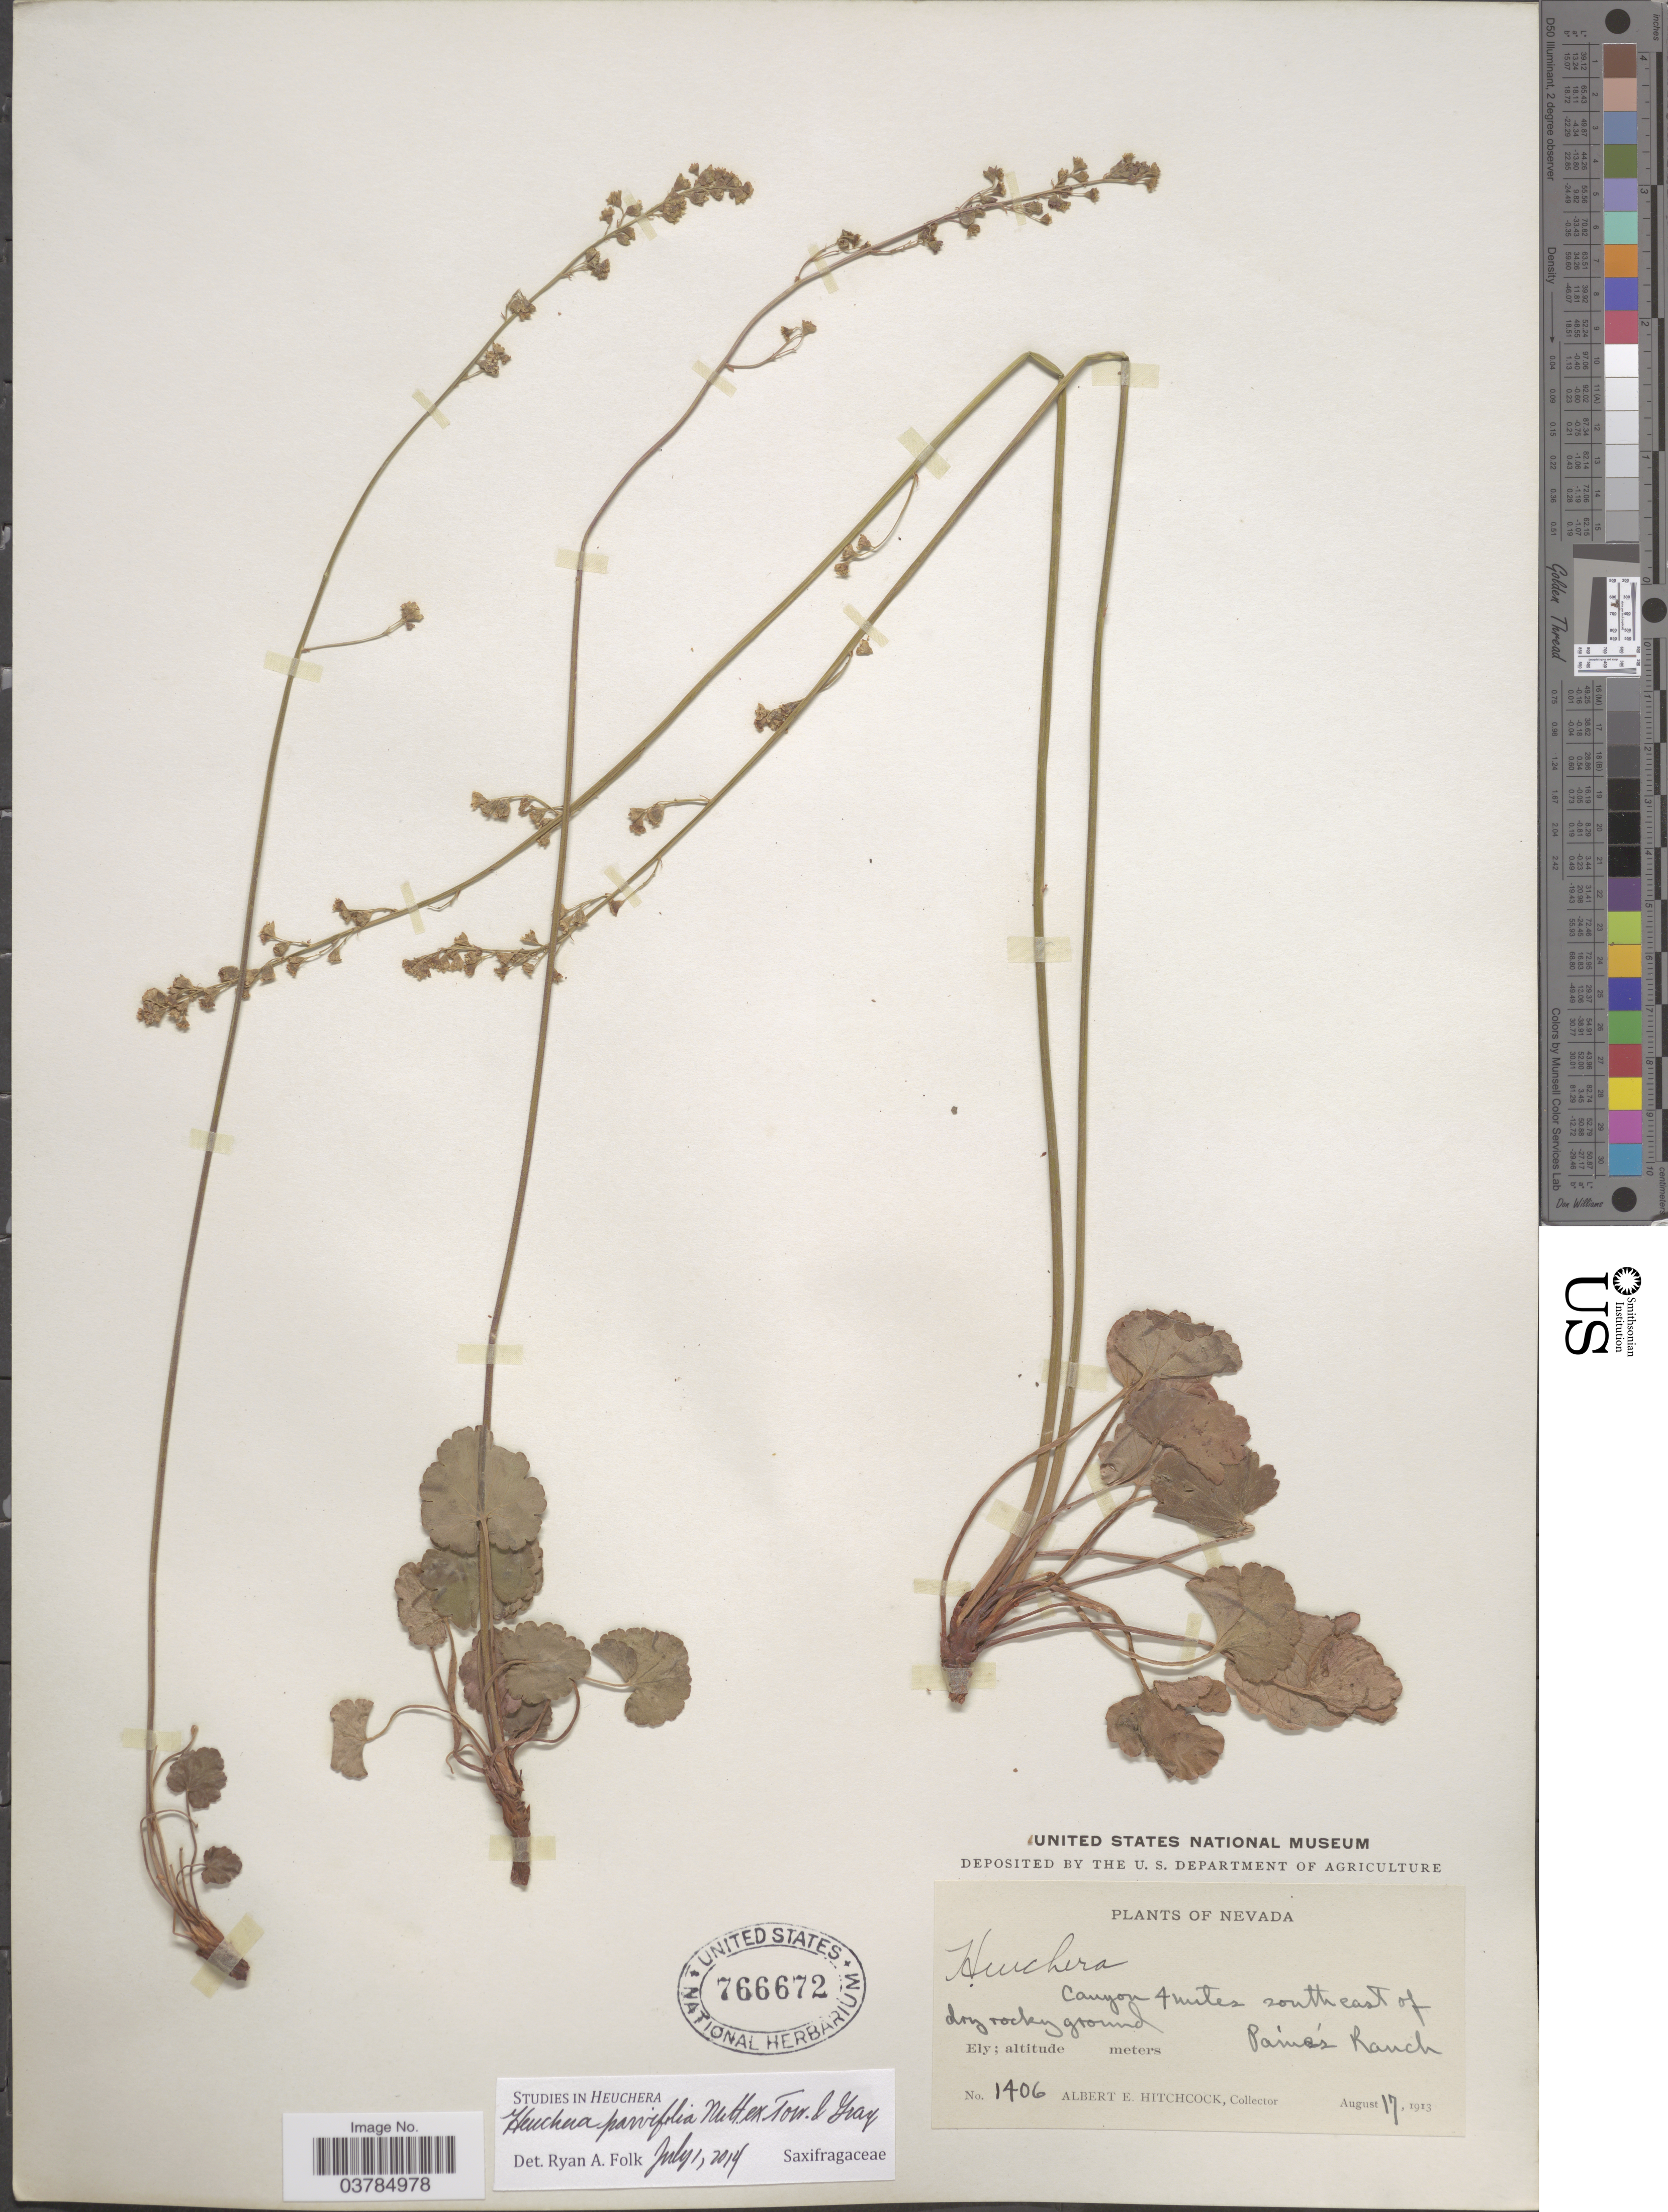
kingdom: Plantae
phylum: Tracheophyta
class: Magnoliopsida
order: Saxifragales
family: Saxifragaceae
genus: Heuchera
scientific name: Heuchera parvifolia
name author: Nutt.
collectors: A. S. Hitchcock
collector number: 1406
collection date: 1913-08-17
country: United States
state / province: Nevada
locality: Canyon 4 miles southeast of Paine's Ranch.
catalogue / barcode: US 766672